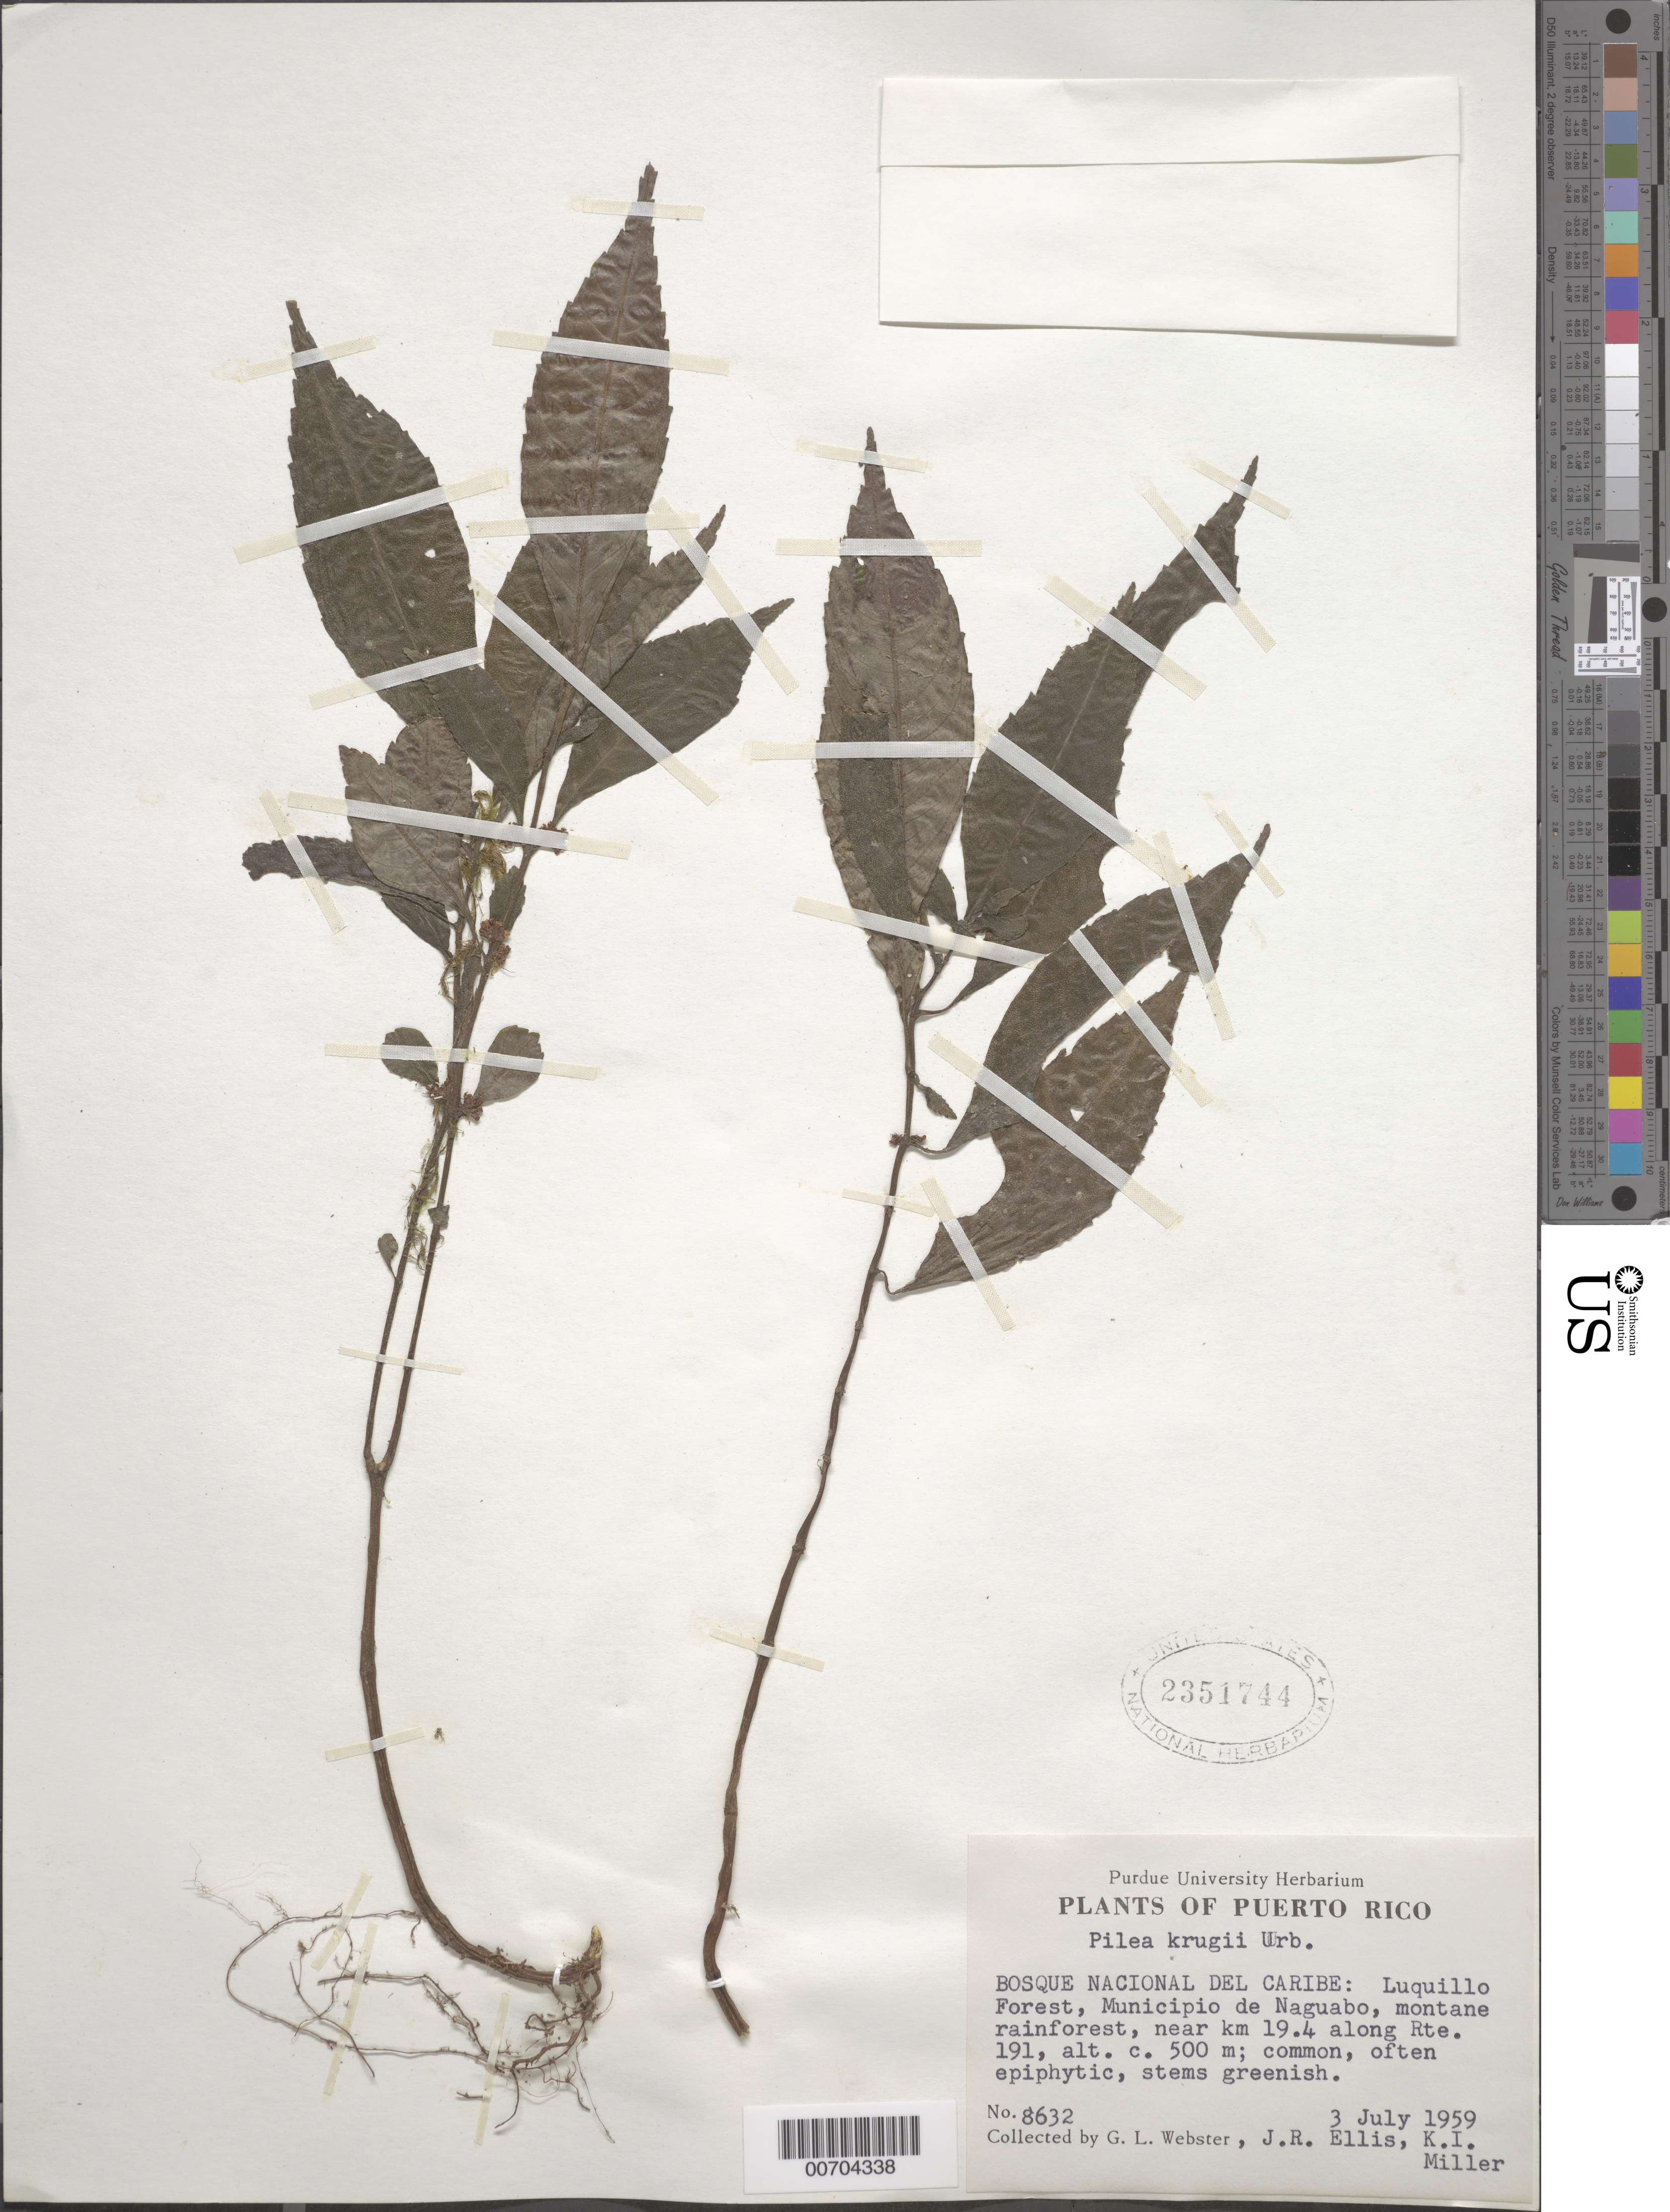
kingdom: Plantae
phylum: Tracheophyta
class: Magnoliopsida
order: Rosales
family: Urticaceae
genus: Pilea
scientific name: Pilea krugii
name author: Urb.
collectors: G. L. Webster, J. R. Ellis & K. I. Miller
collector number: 8632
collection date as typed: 03 Jul 1959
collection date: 1959-07-03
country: Puerto Rico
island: Greater Antilles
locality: Bosque Nacional del Caribe: Luquillo Forest, Municipio de Naguabo, near km 19.4 along Rte. 191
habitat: Montane rainforest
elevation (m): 500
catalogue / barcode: US 2351744